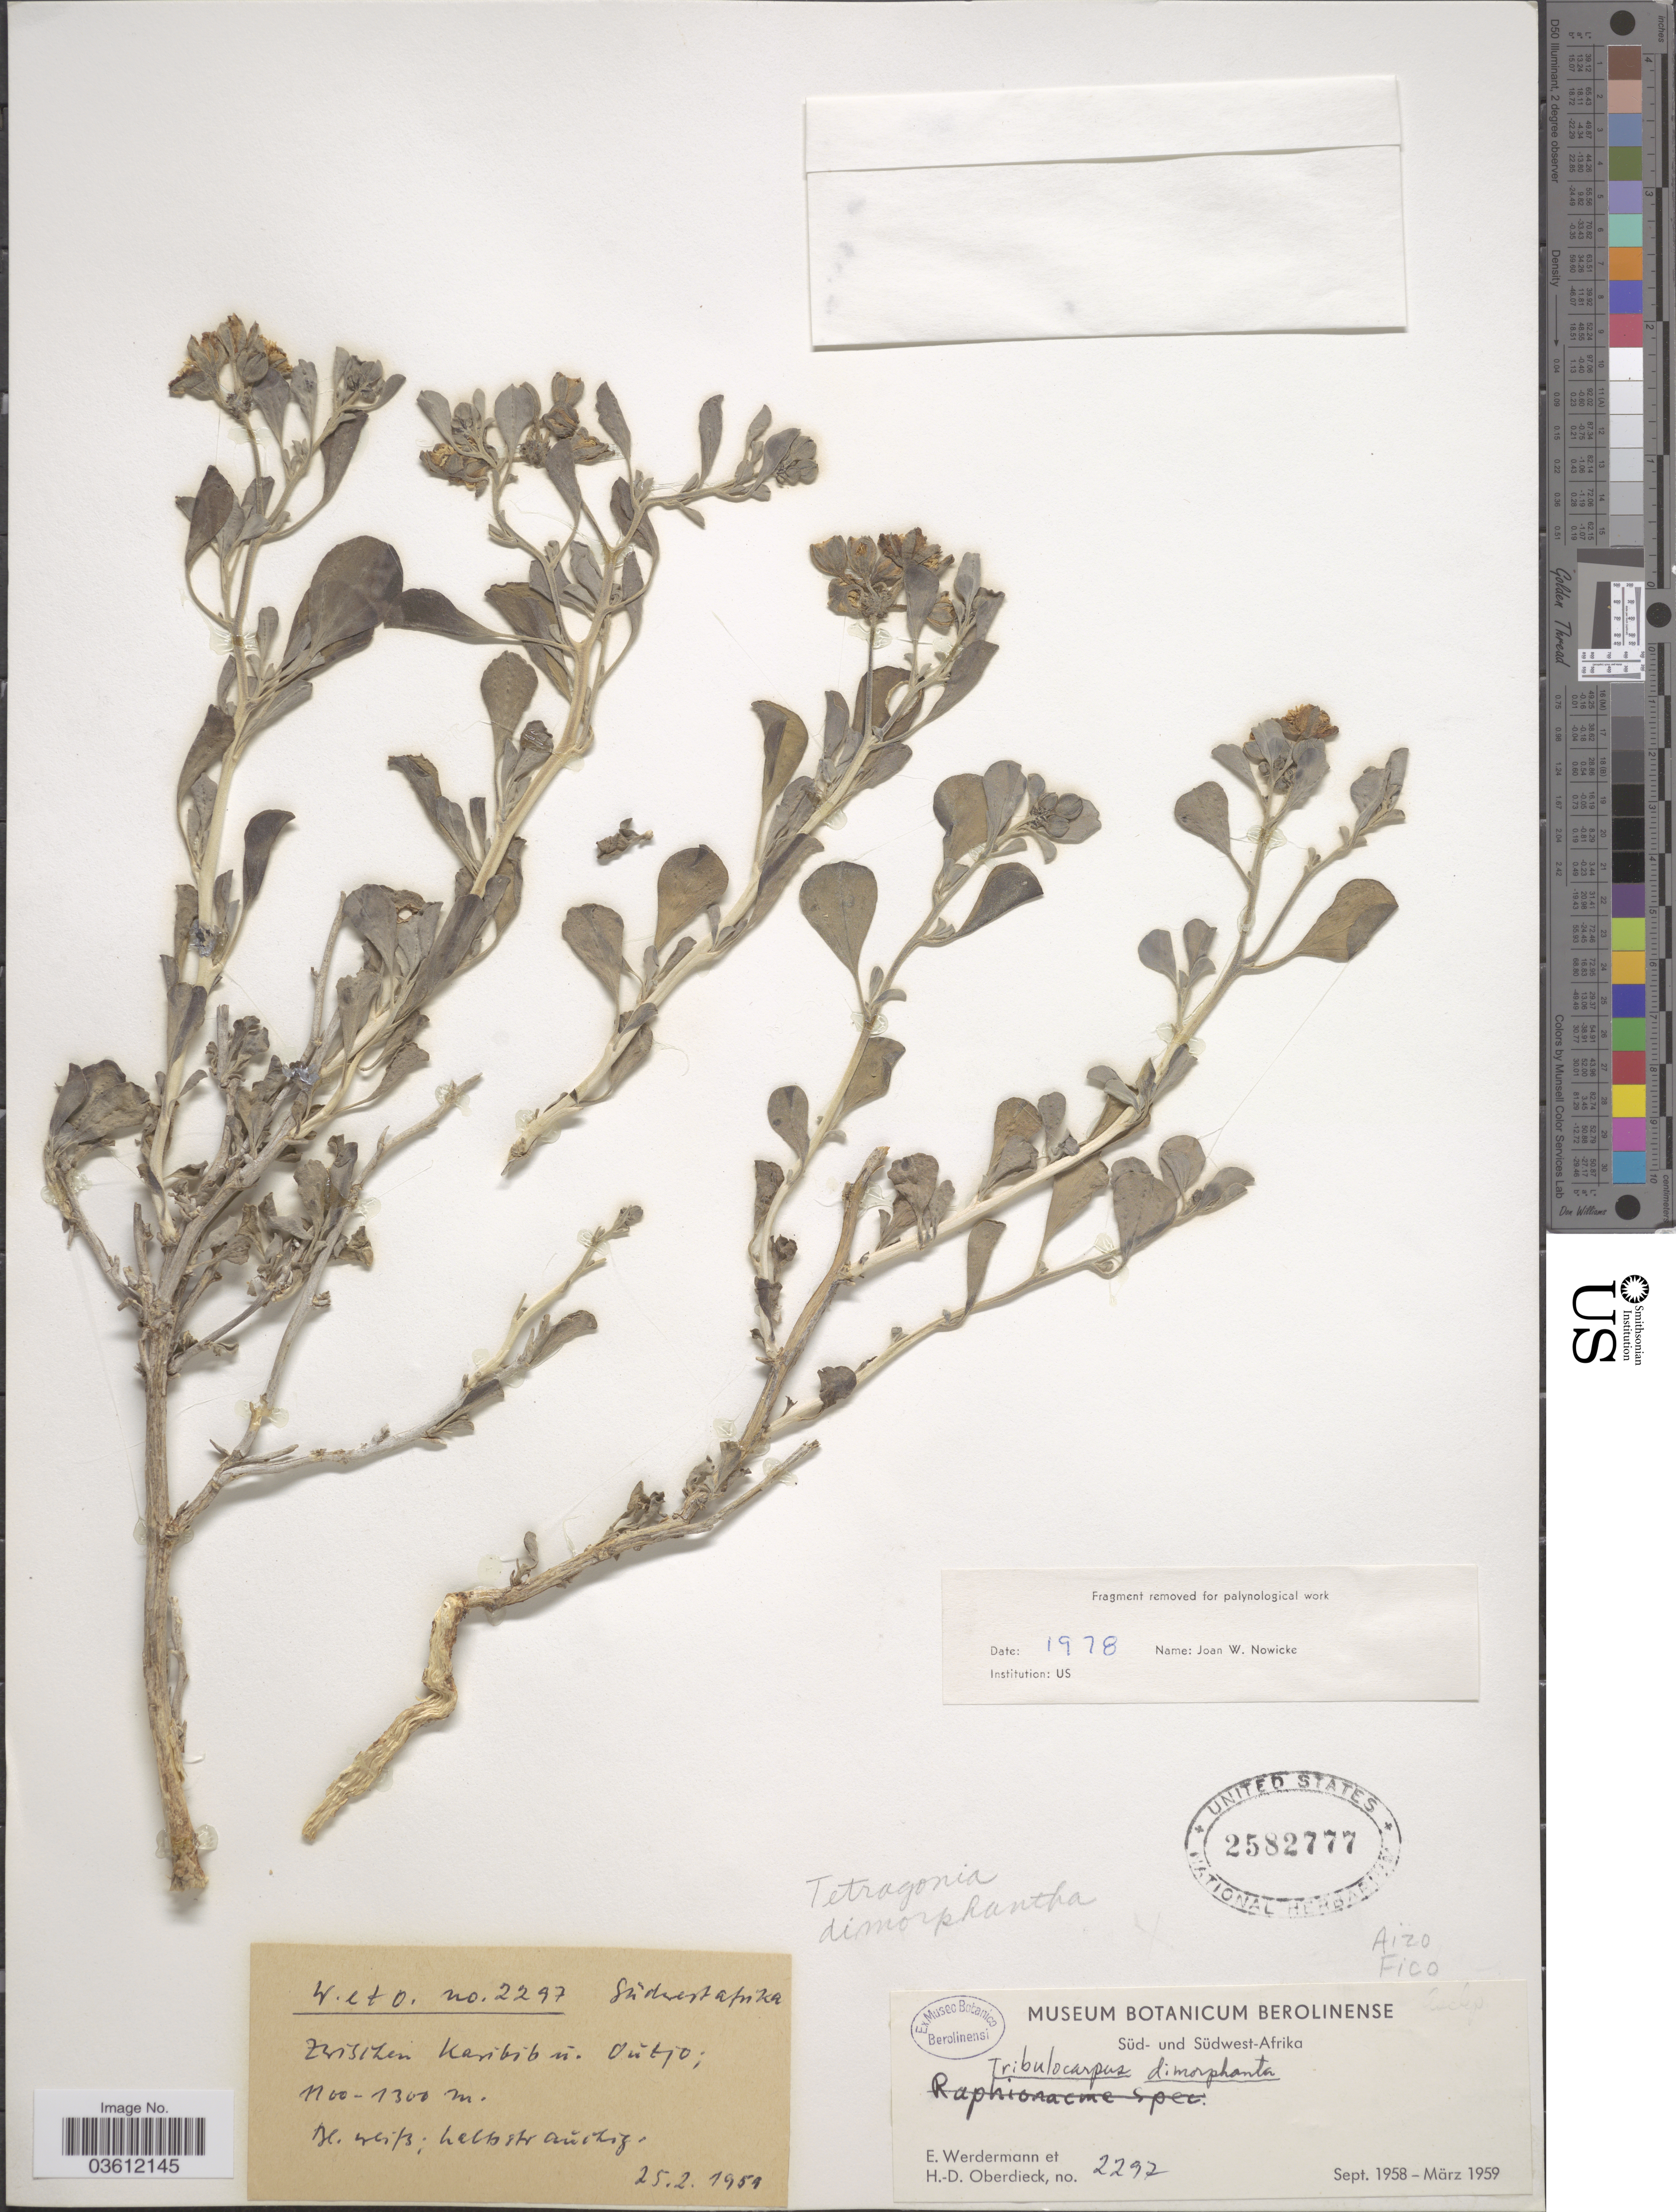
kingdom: Plantae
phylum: Tracheophyta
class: Magnoliopsida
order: Caryophyllales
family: Aizoaceae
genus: Tetragonia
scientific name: Tetragonia dimorphantha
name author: Pax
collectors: E. Werdermann & H. Oberdieck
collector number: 2297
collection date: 1959-02-25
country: Namibia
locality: Südwestafrika. Zwischen Karibib ú. Oútjo.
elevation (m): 1100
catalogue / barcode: US 2582777